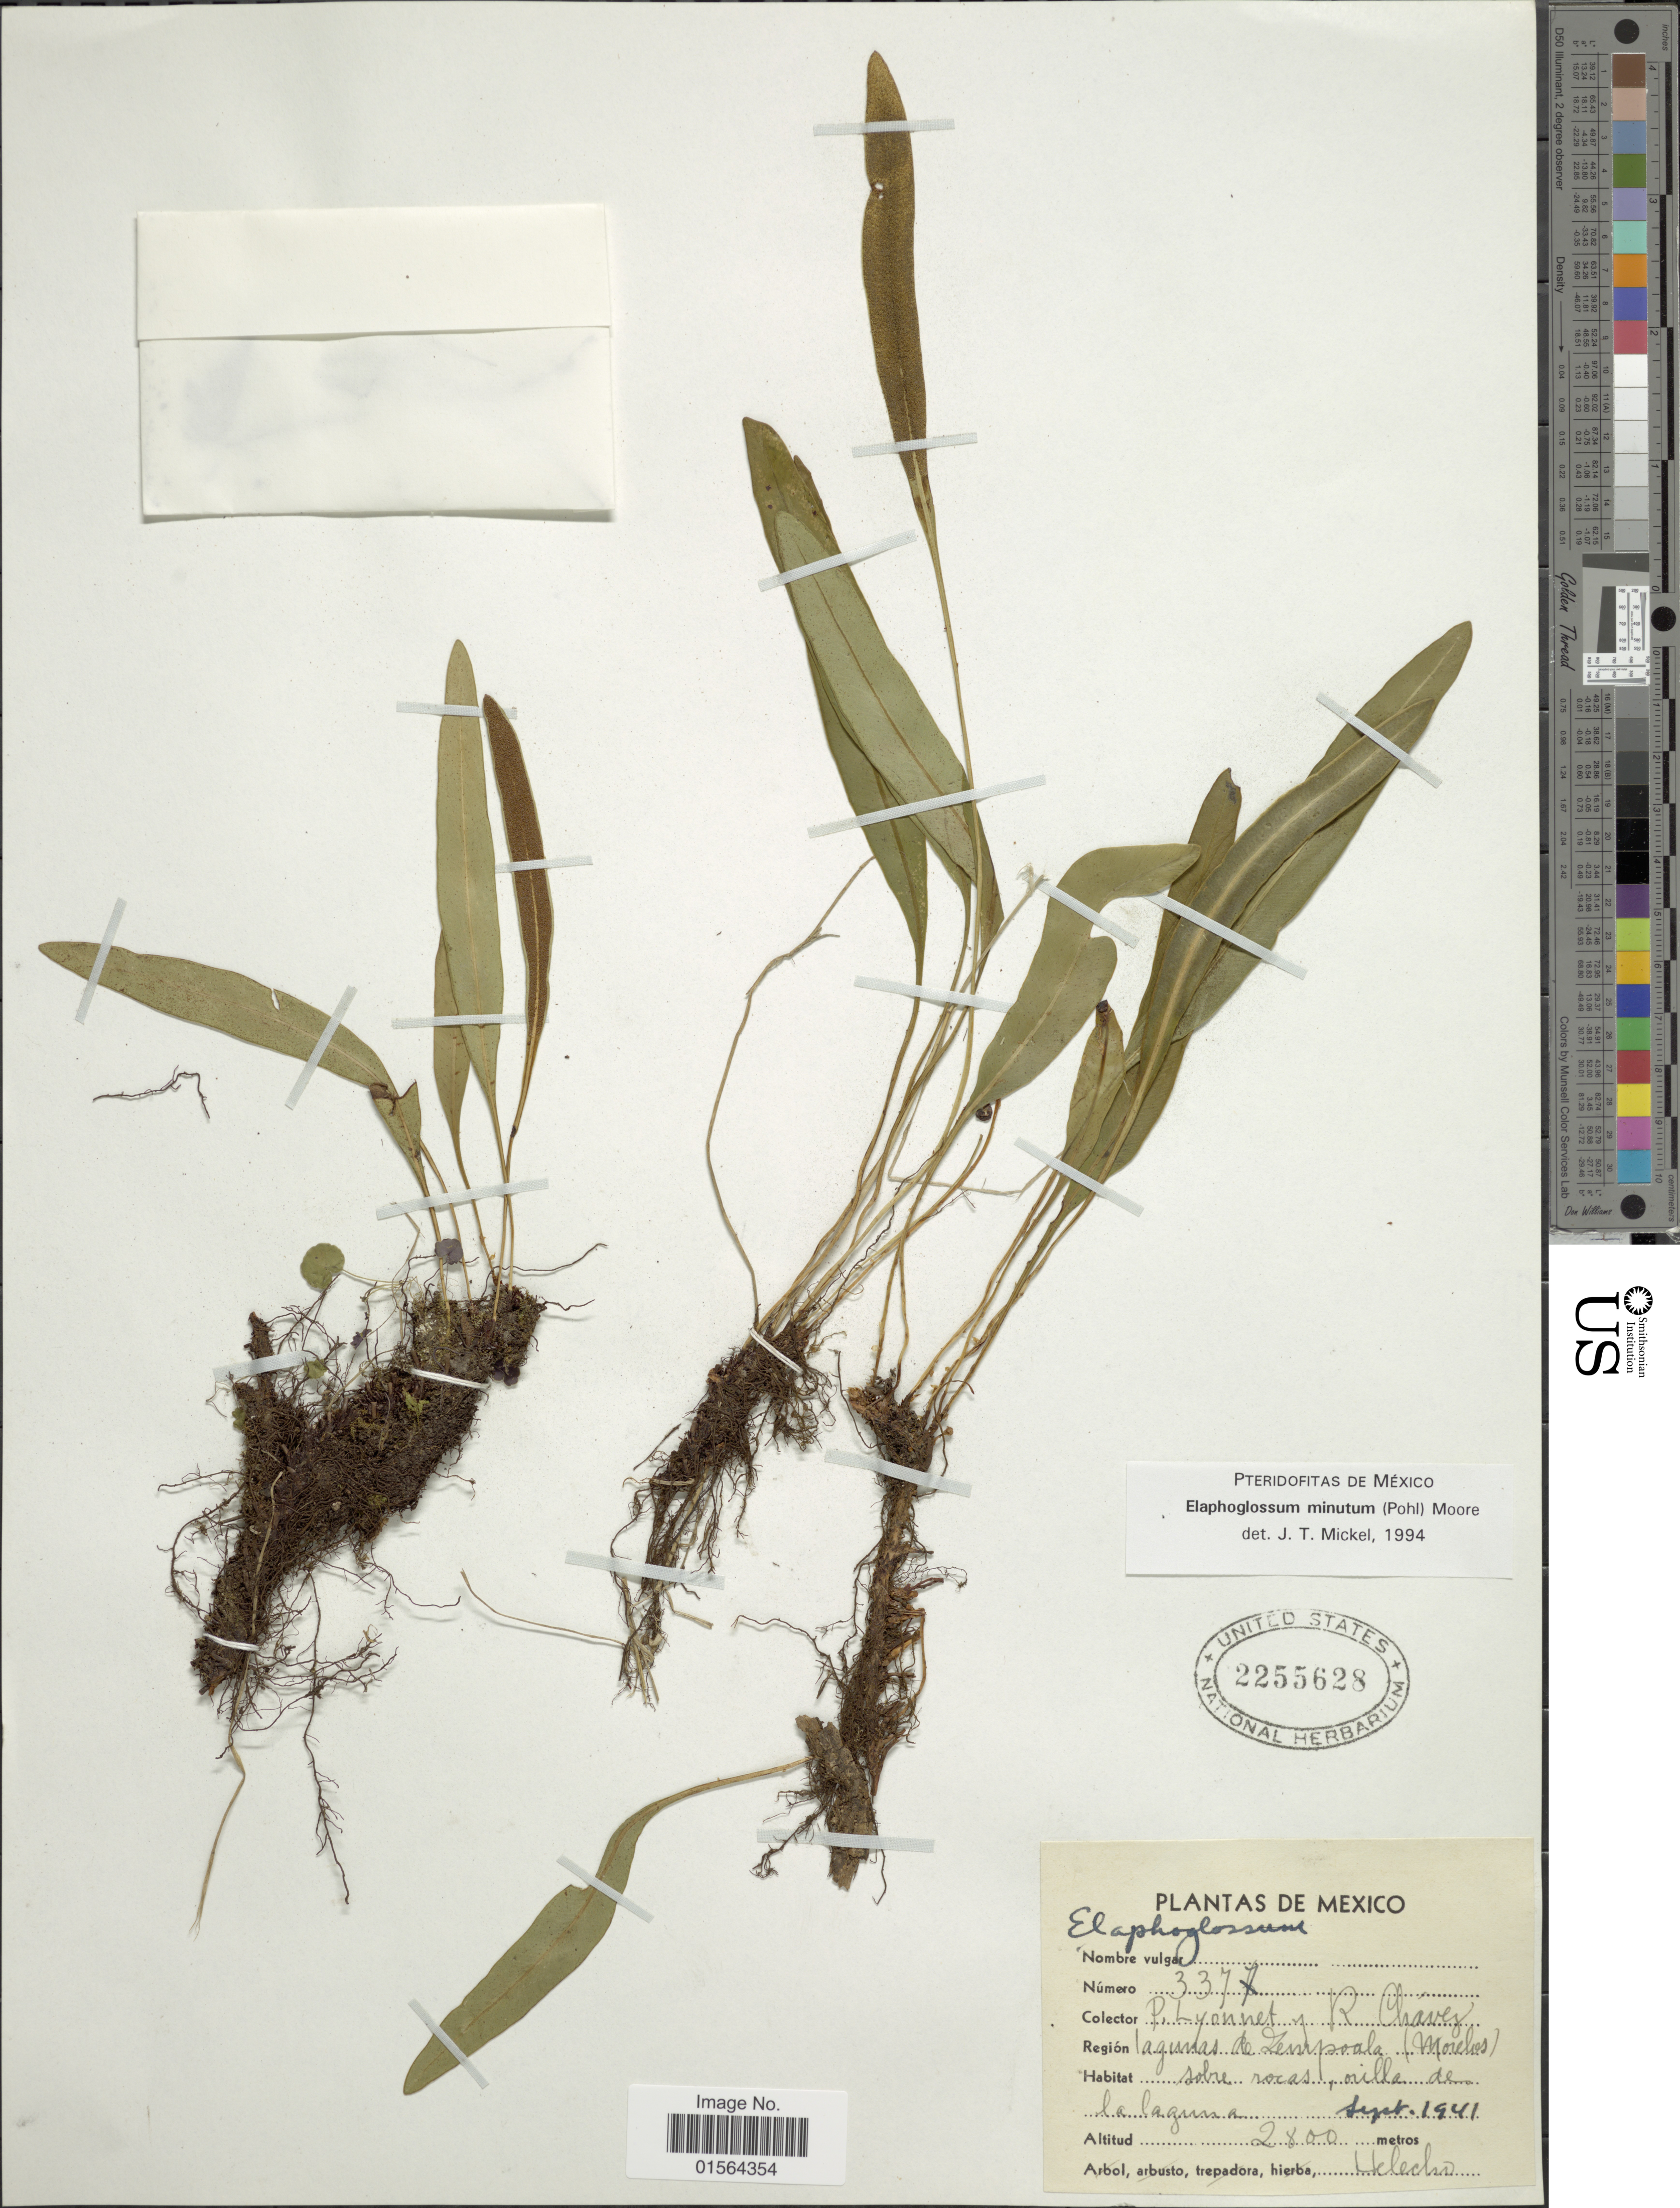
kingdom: Plantae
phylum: Tracheophyta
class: Polypodiopsida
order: Polypodiales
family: Dryopteridaceae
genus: Elaphoglossum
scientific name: Elaphoglossum minutum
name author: (Pohl ex Fée) T. Moore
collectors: P. Lyonnet & R. Chávez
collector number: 3377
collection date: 1941-09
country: Mexico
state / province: Morelos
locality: Lagunas de Zampoala (Morelos)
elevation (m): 2800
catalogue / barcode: US 2255628